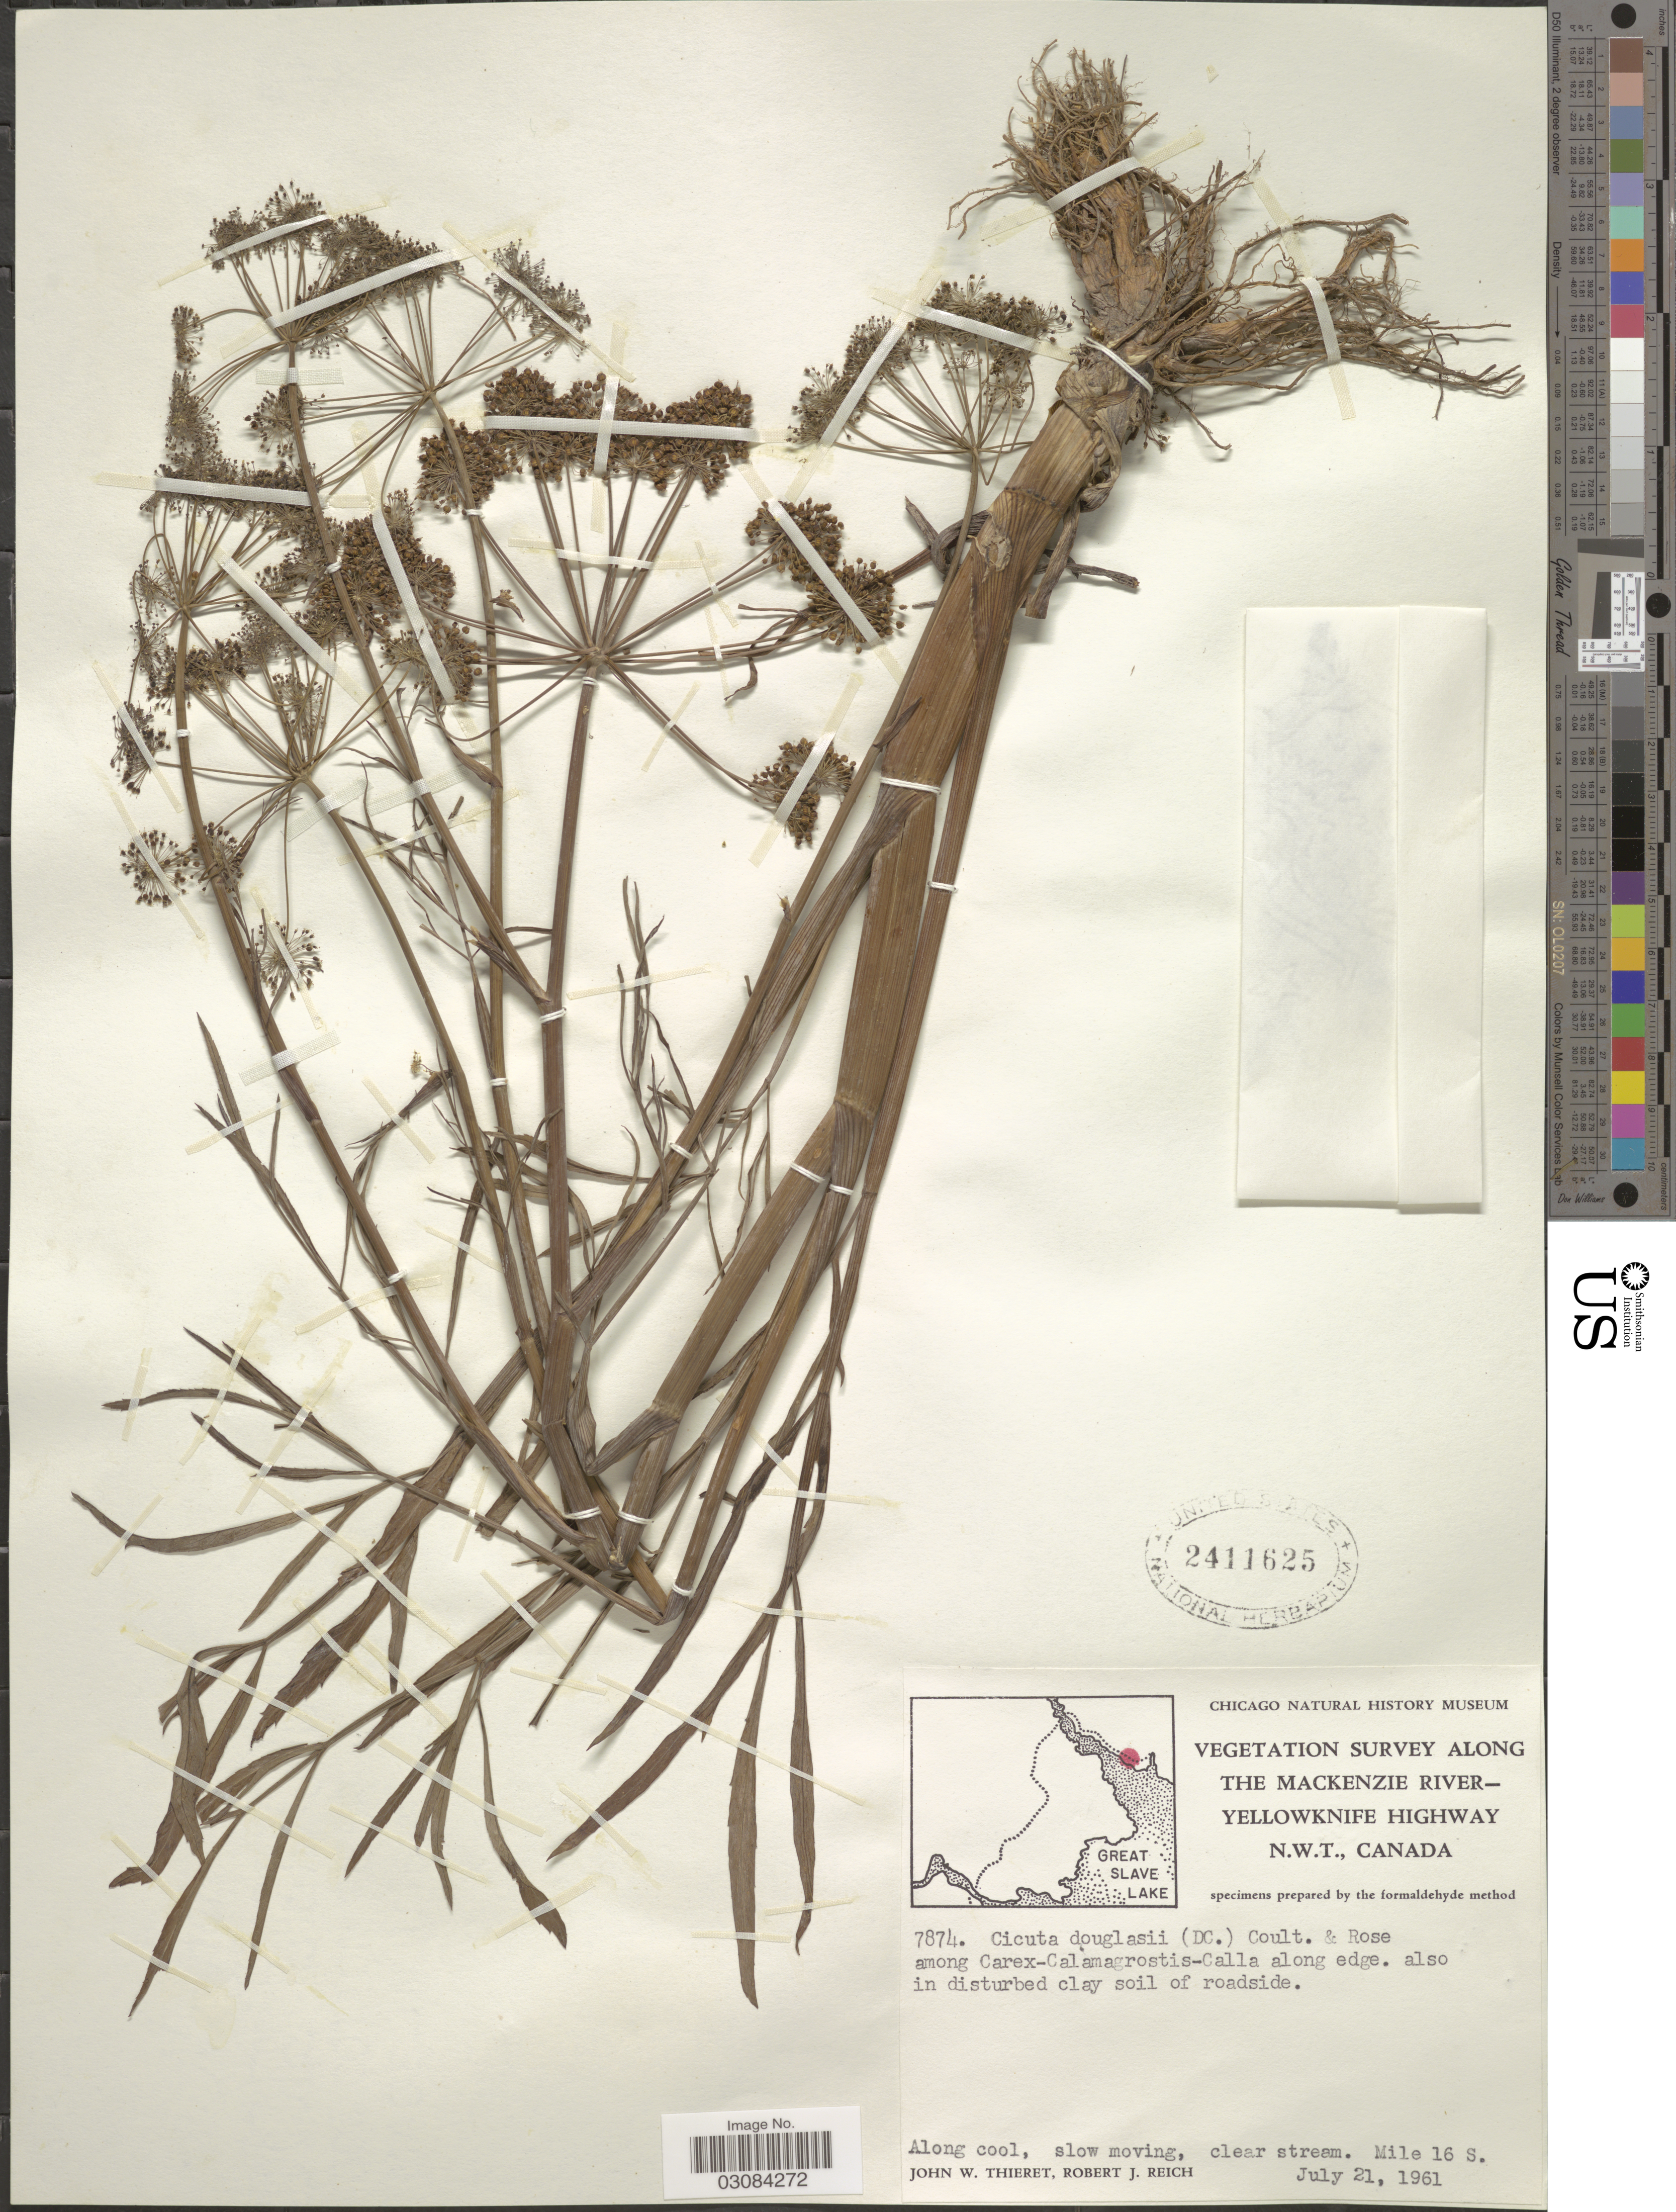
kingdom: Plantae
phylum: Tracheophyta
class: Magnoliopsida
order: Apiales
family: Apiaceae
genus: Cicuta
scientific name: Cicuta douglasii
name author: (DC.) J.M. Coult. & Rose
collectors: J. W. Thieret & R. Reich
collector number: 7874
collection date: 1961-07-21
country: Canada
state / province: Northwest Territories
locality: Along the Mackenzie-Yellowknife Highway N.W.T. Mile 16 S.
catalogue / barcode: US 2411625